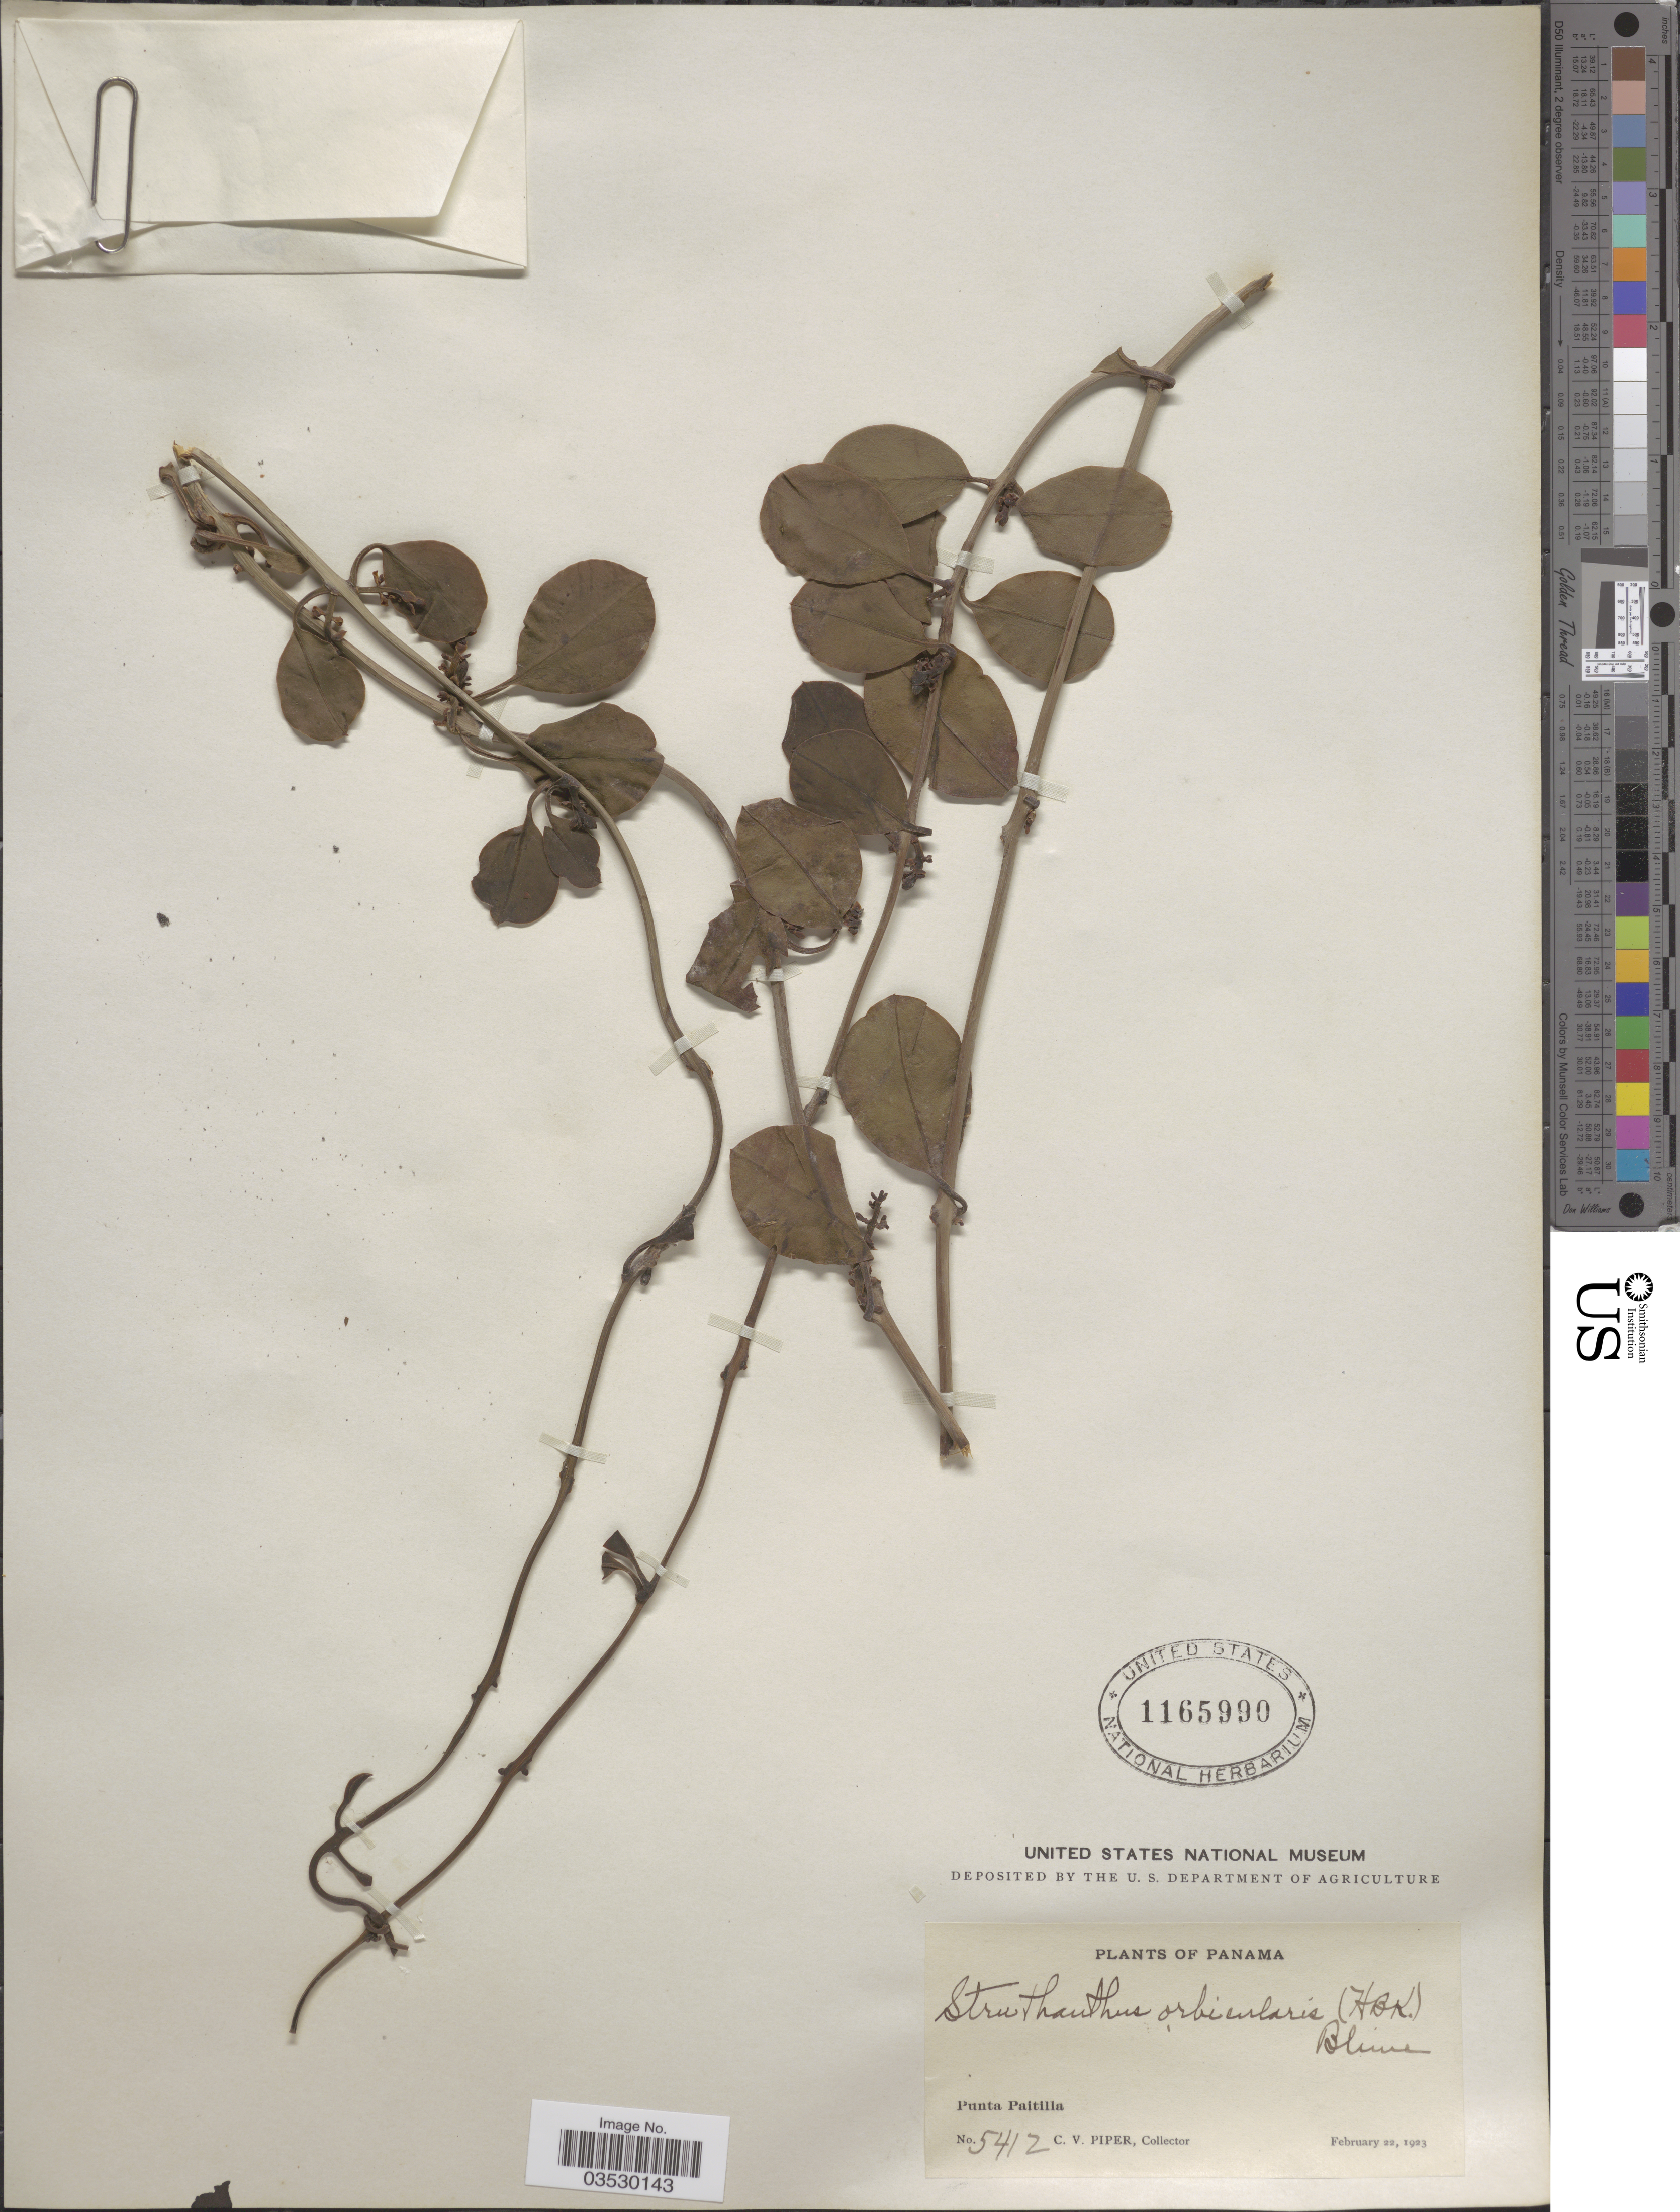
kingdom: Plantae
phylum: Tracheophyta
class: Magnoliopsida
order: Santalales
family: Loranthaceae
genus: Struthanthus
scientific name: Struthanthus orbicularis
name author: (Kunth) Blume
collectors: C. V. Piper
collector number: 5412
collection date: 1923-02-22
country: Panama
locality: Punta Paitilla.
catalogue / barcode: US 1165990